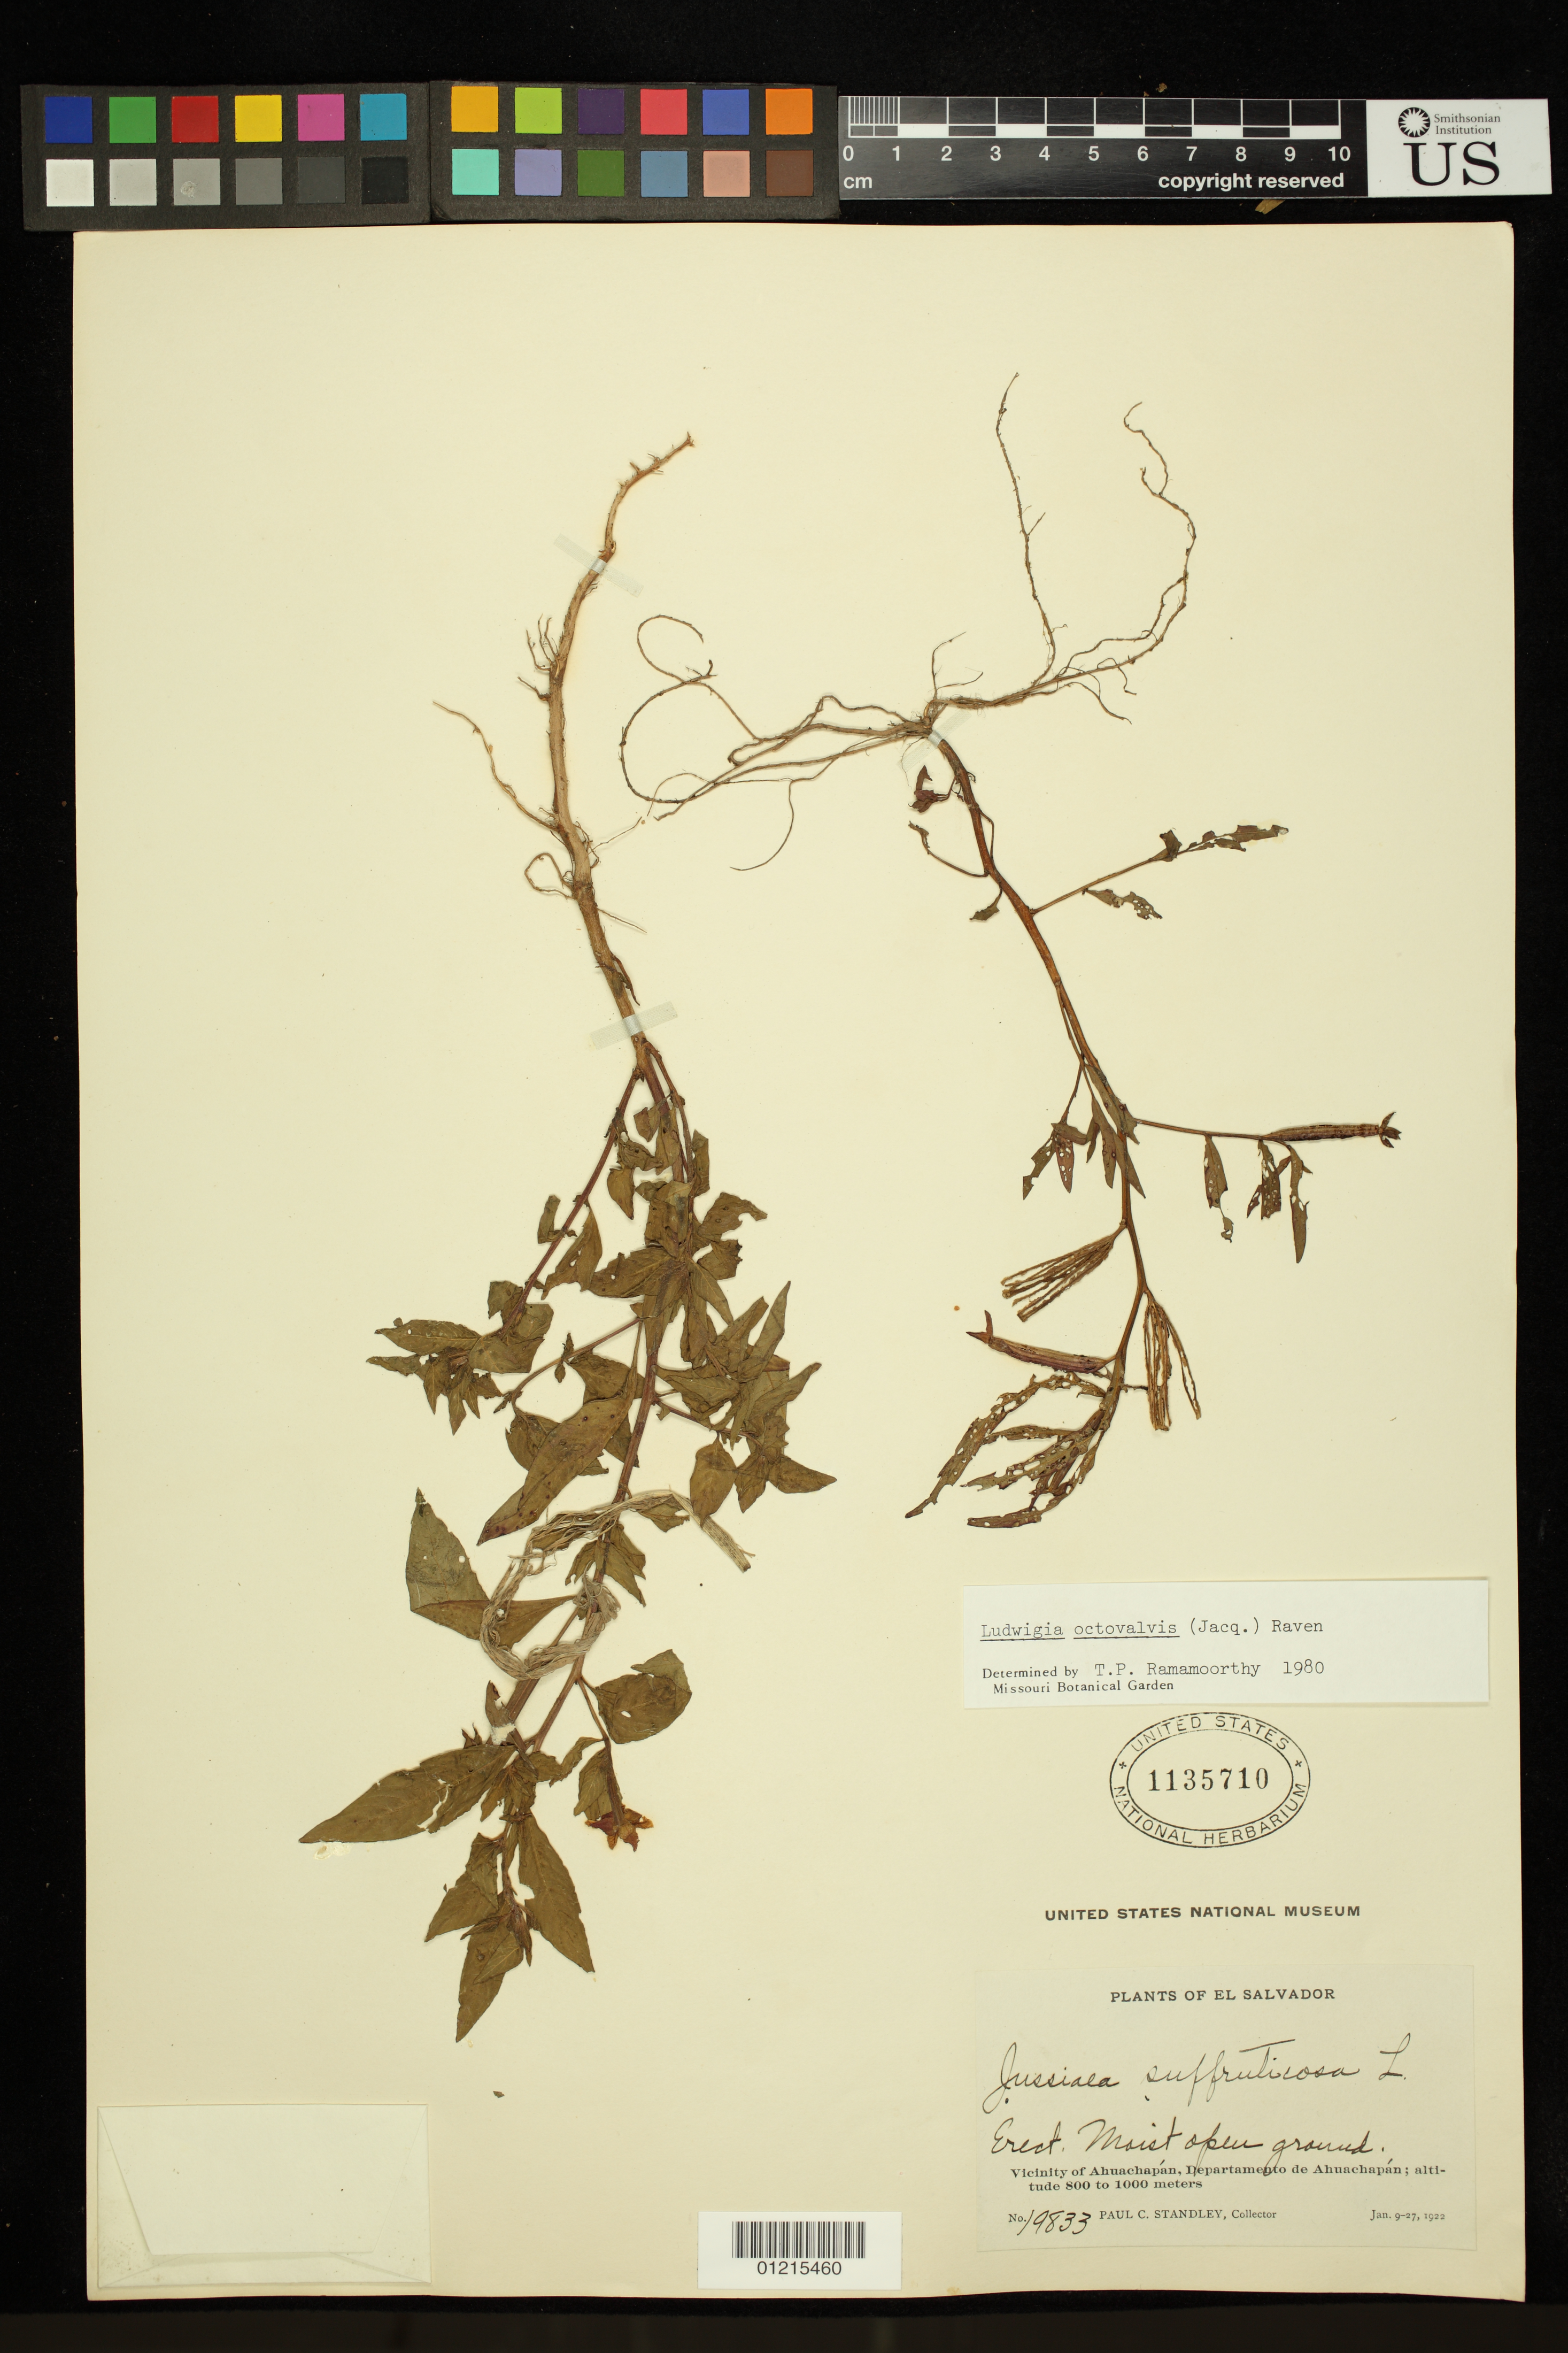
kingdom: Plantae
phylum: Tracheophyta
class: Magnoliopsida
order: Myrtales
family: Onagraceae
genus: Ludwigia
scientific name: Ludwigia octovalvis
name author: (Jacq.) P.H. Raven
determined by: Ramamoorthy, T. P.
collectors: P. C. Standley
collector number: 19833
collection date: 1922-01-09/1922-01-27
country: El Salvador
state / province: Ahuachapán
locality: Vicinity of Ahuachapan.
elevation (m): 800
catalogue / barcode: US 1135710